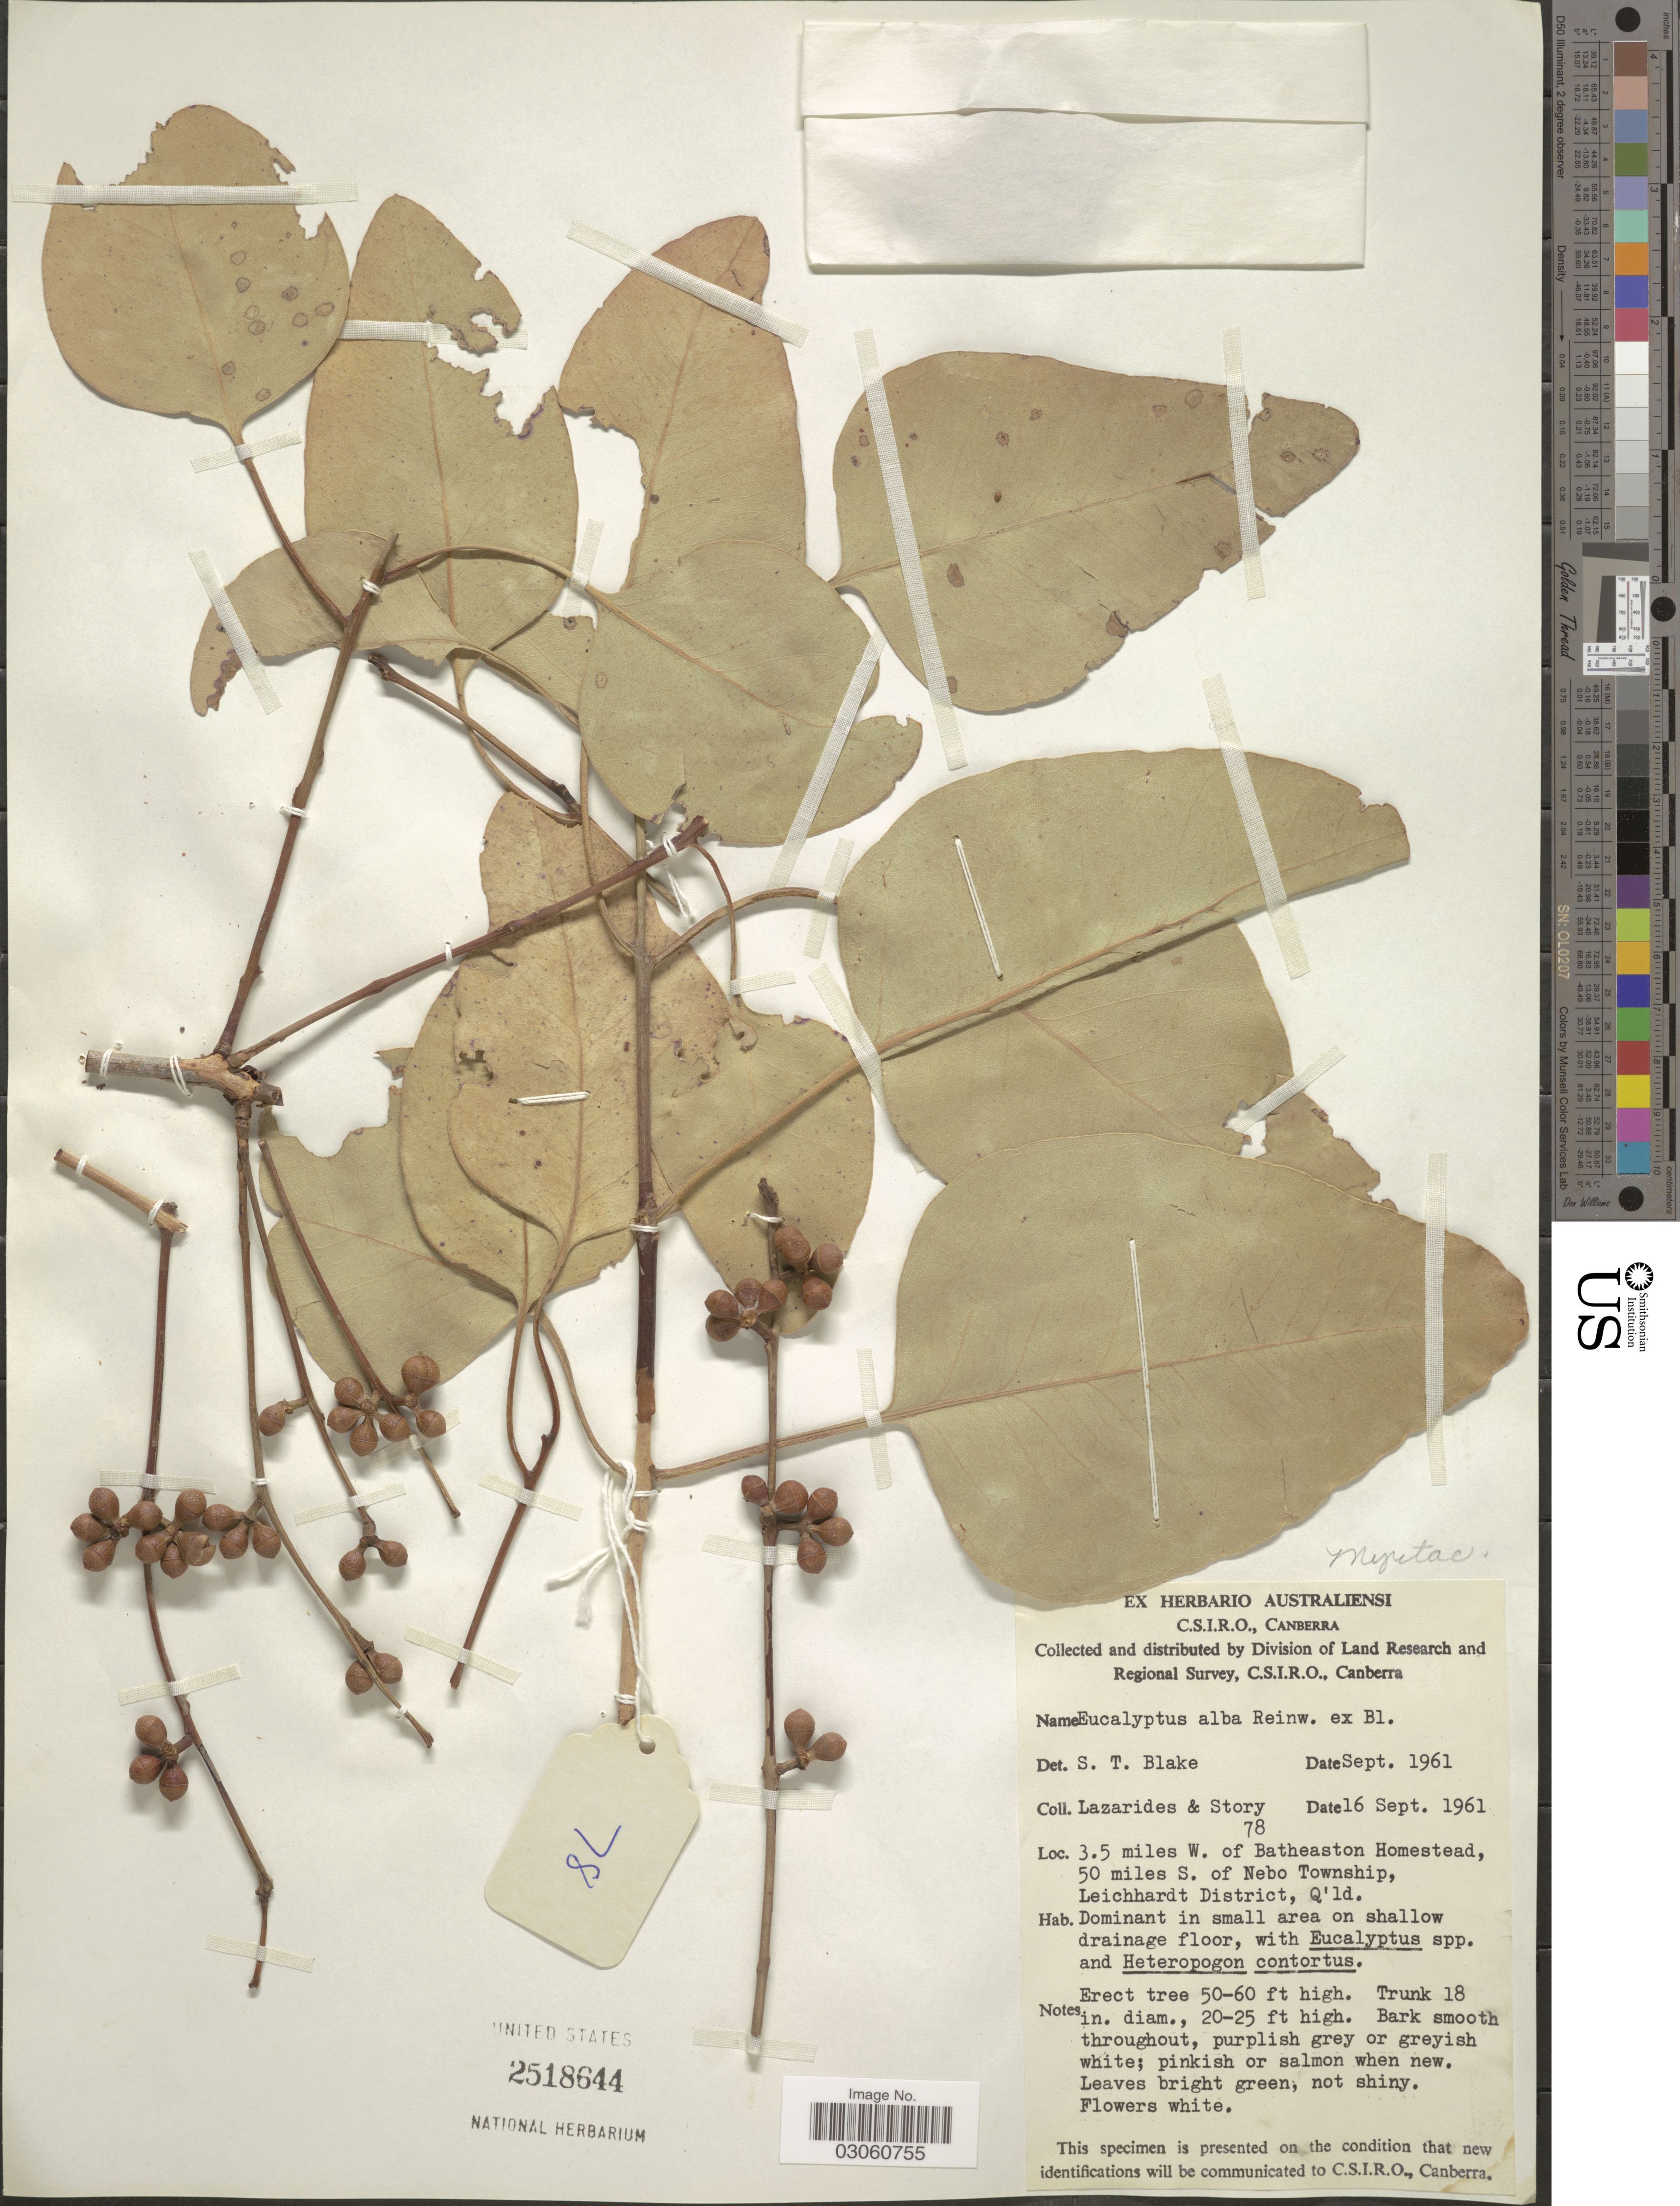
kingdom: Plantae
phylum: Tracheophyta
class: Magnoliopsida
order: Myrtales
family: Myrtaceae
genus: Eucalyptus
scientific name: Eucalyptus alba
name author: Reinw.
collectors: M. Lazarides & -. Story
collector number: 78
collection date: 1961-09-16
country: Australia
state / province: Queensland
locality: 3.5 miles W. of Batheaston Homestead, 50 miles S. of Nebo Township, Leichhardt District, Q'ld.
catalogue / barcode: US 2518644